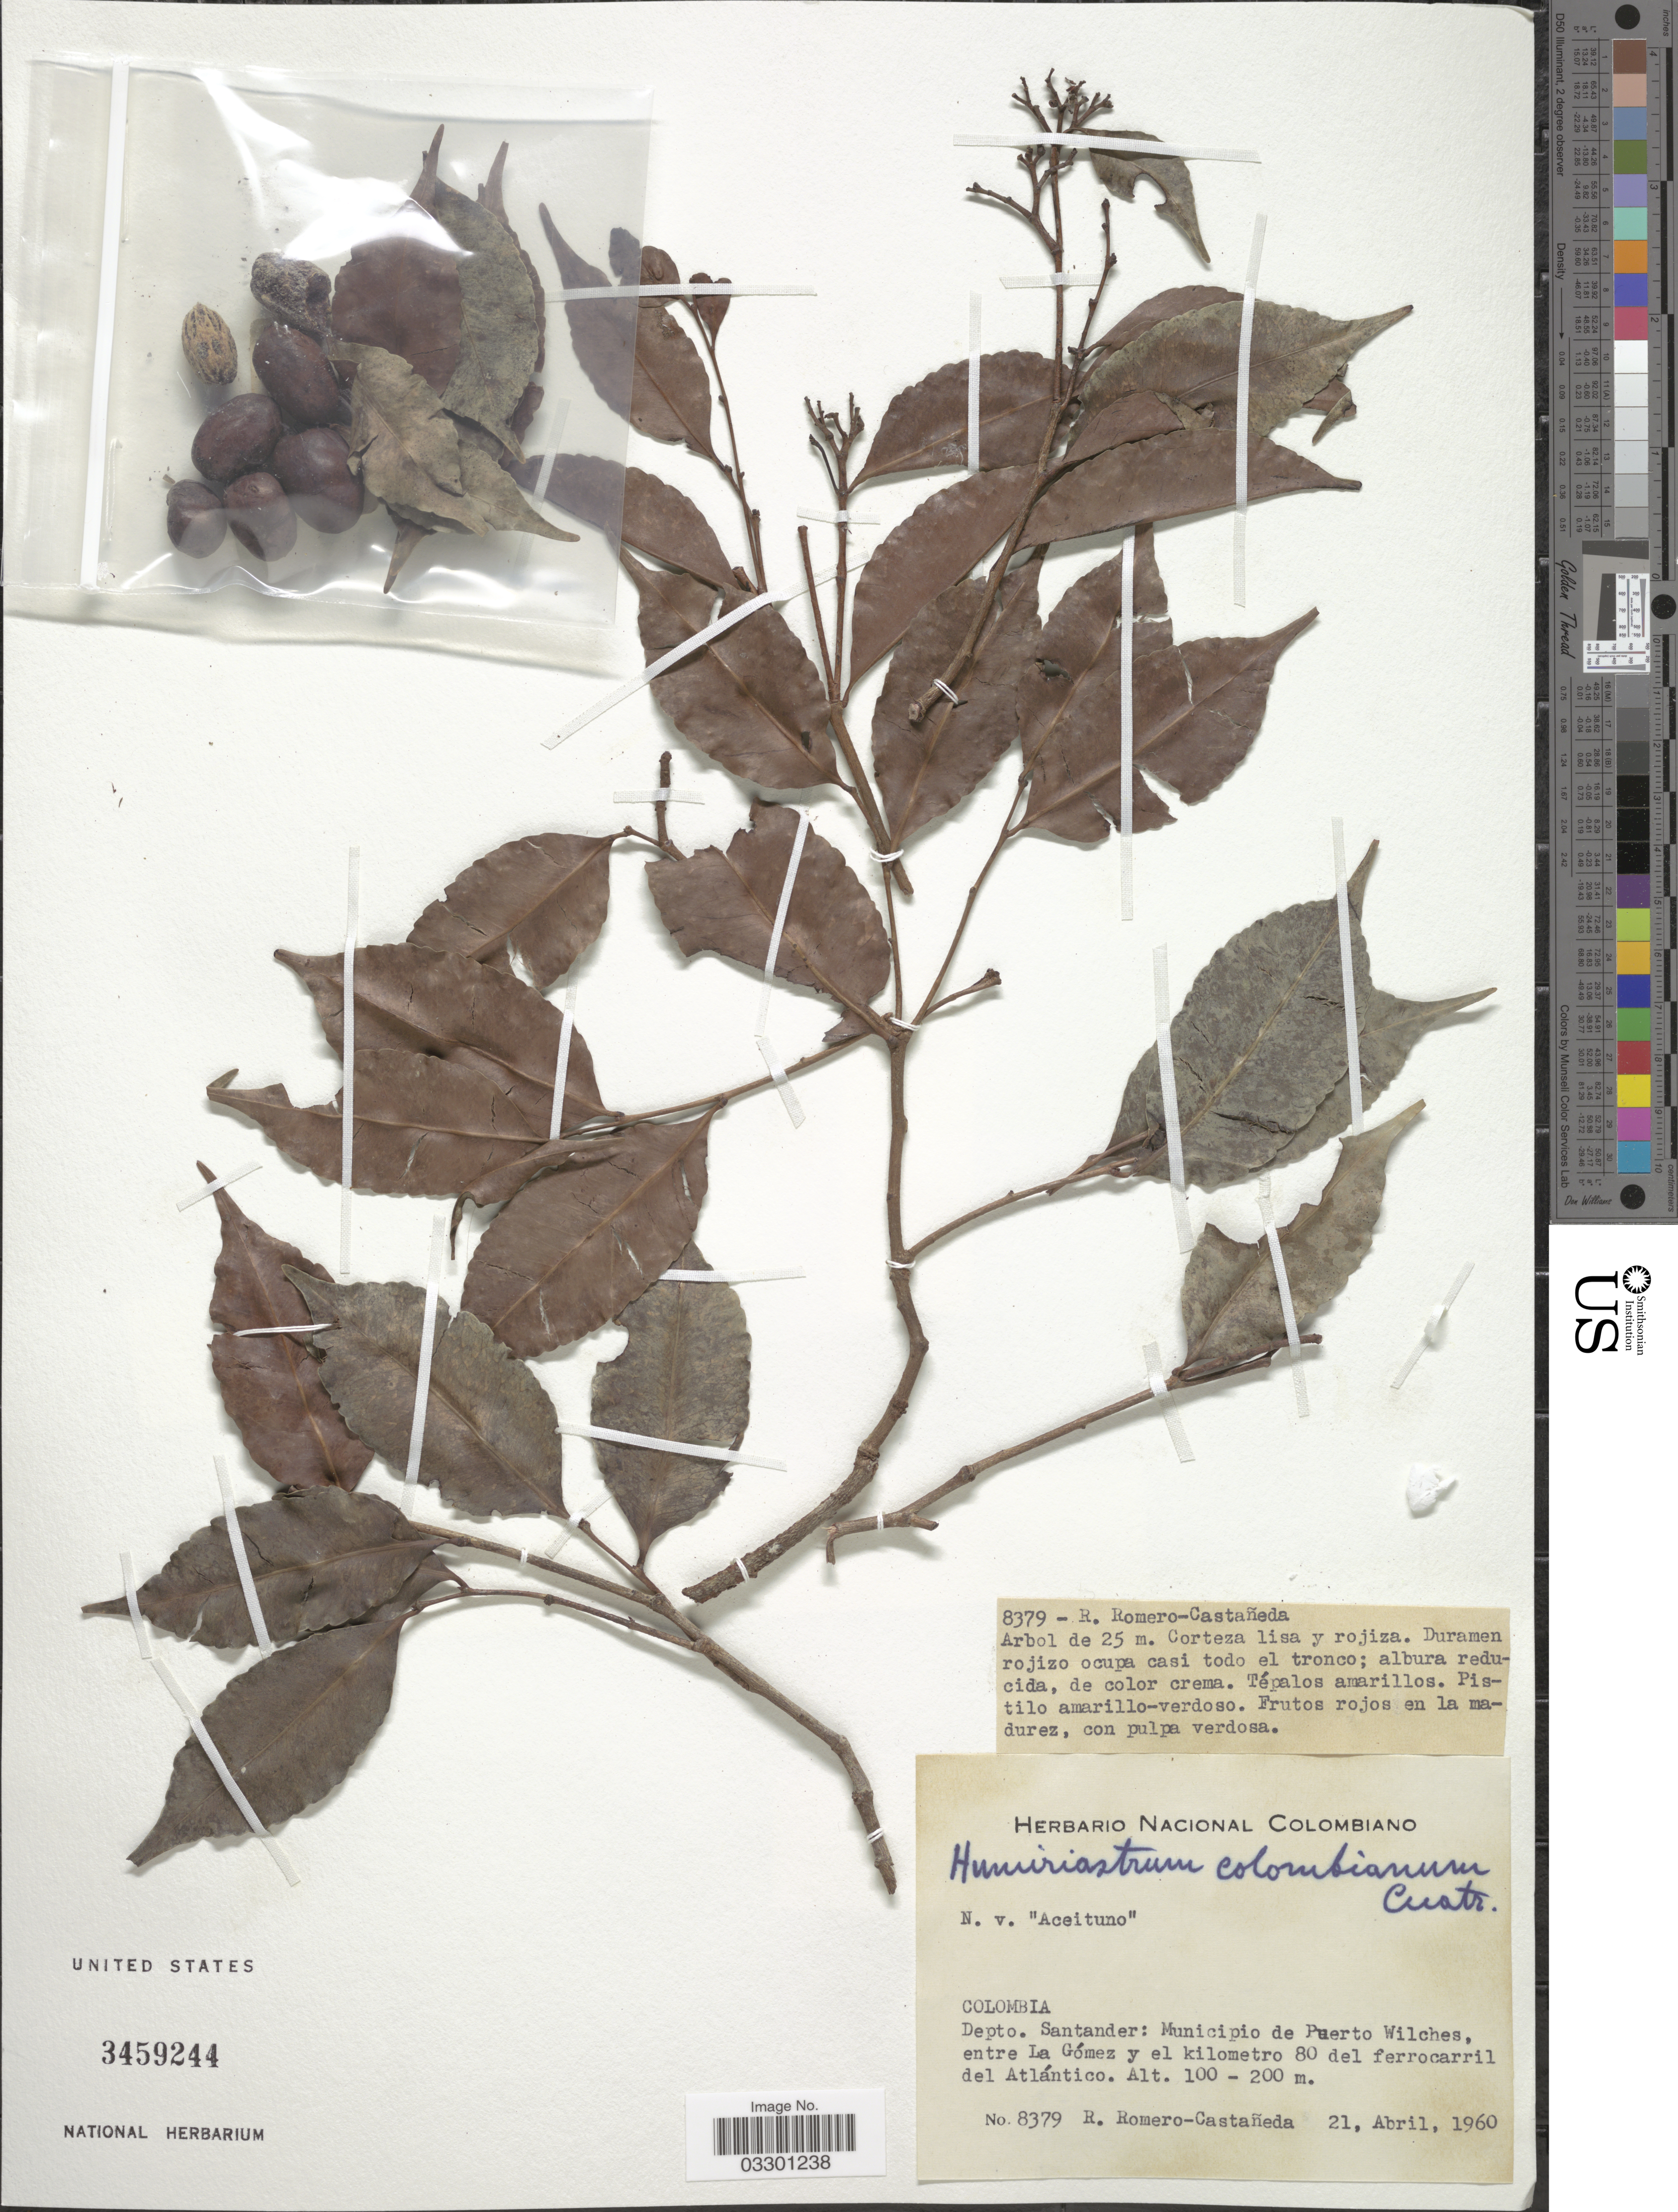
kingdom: Plantae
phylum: Tracheophyta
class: Magnoliopsida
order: Malpighiales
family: Humiriaceae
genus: Humiriastrum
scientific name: Humiriastrum colombianum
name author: (Cuatrec.) Cuatrec.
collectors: R. Romero Castañeda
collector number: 8379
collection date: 1960-04-21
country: Colombia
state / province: Santander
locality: Depto. Santander: Municipio de Puerto Wilches, entre La Gómez y el kilometro 80 del ferrocarril del Atlántico.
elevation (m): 100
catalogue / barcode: US 3459244